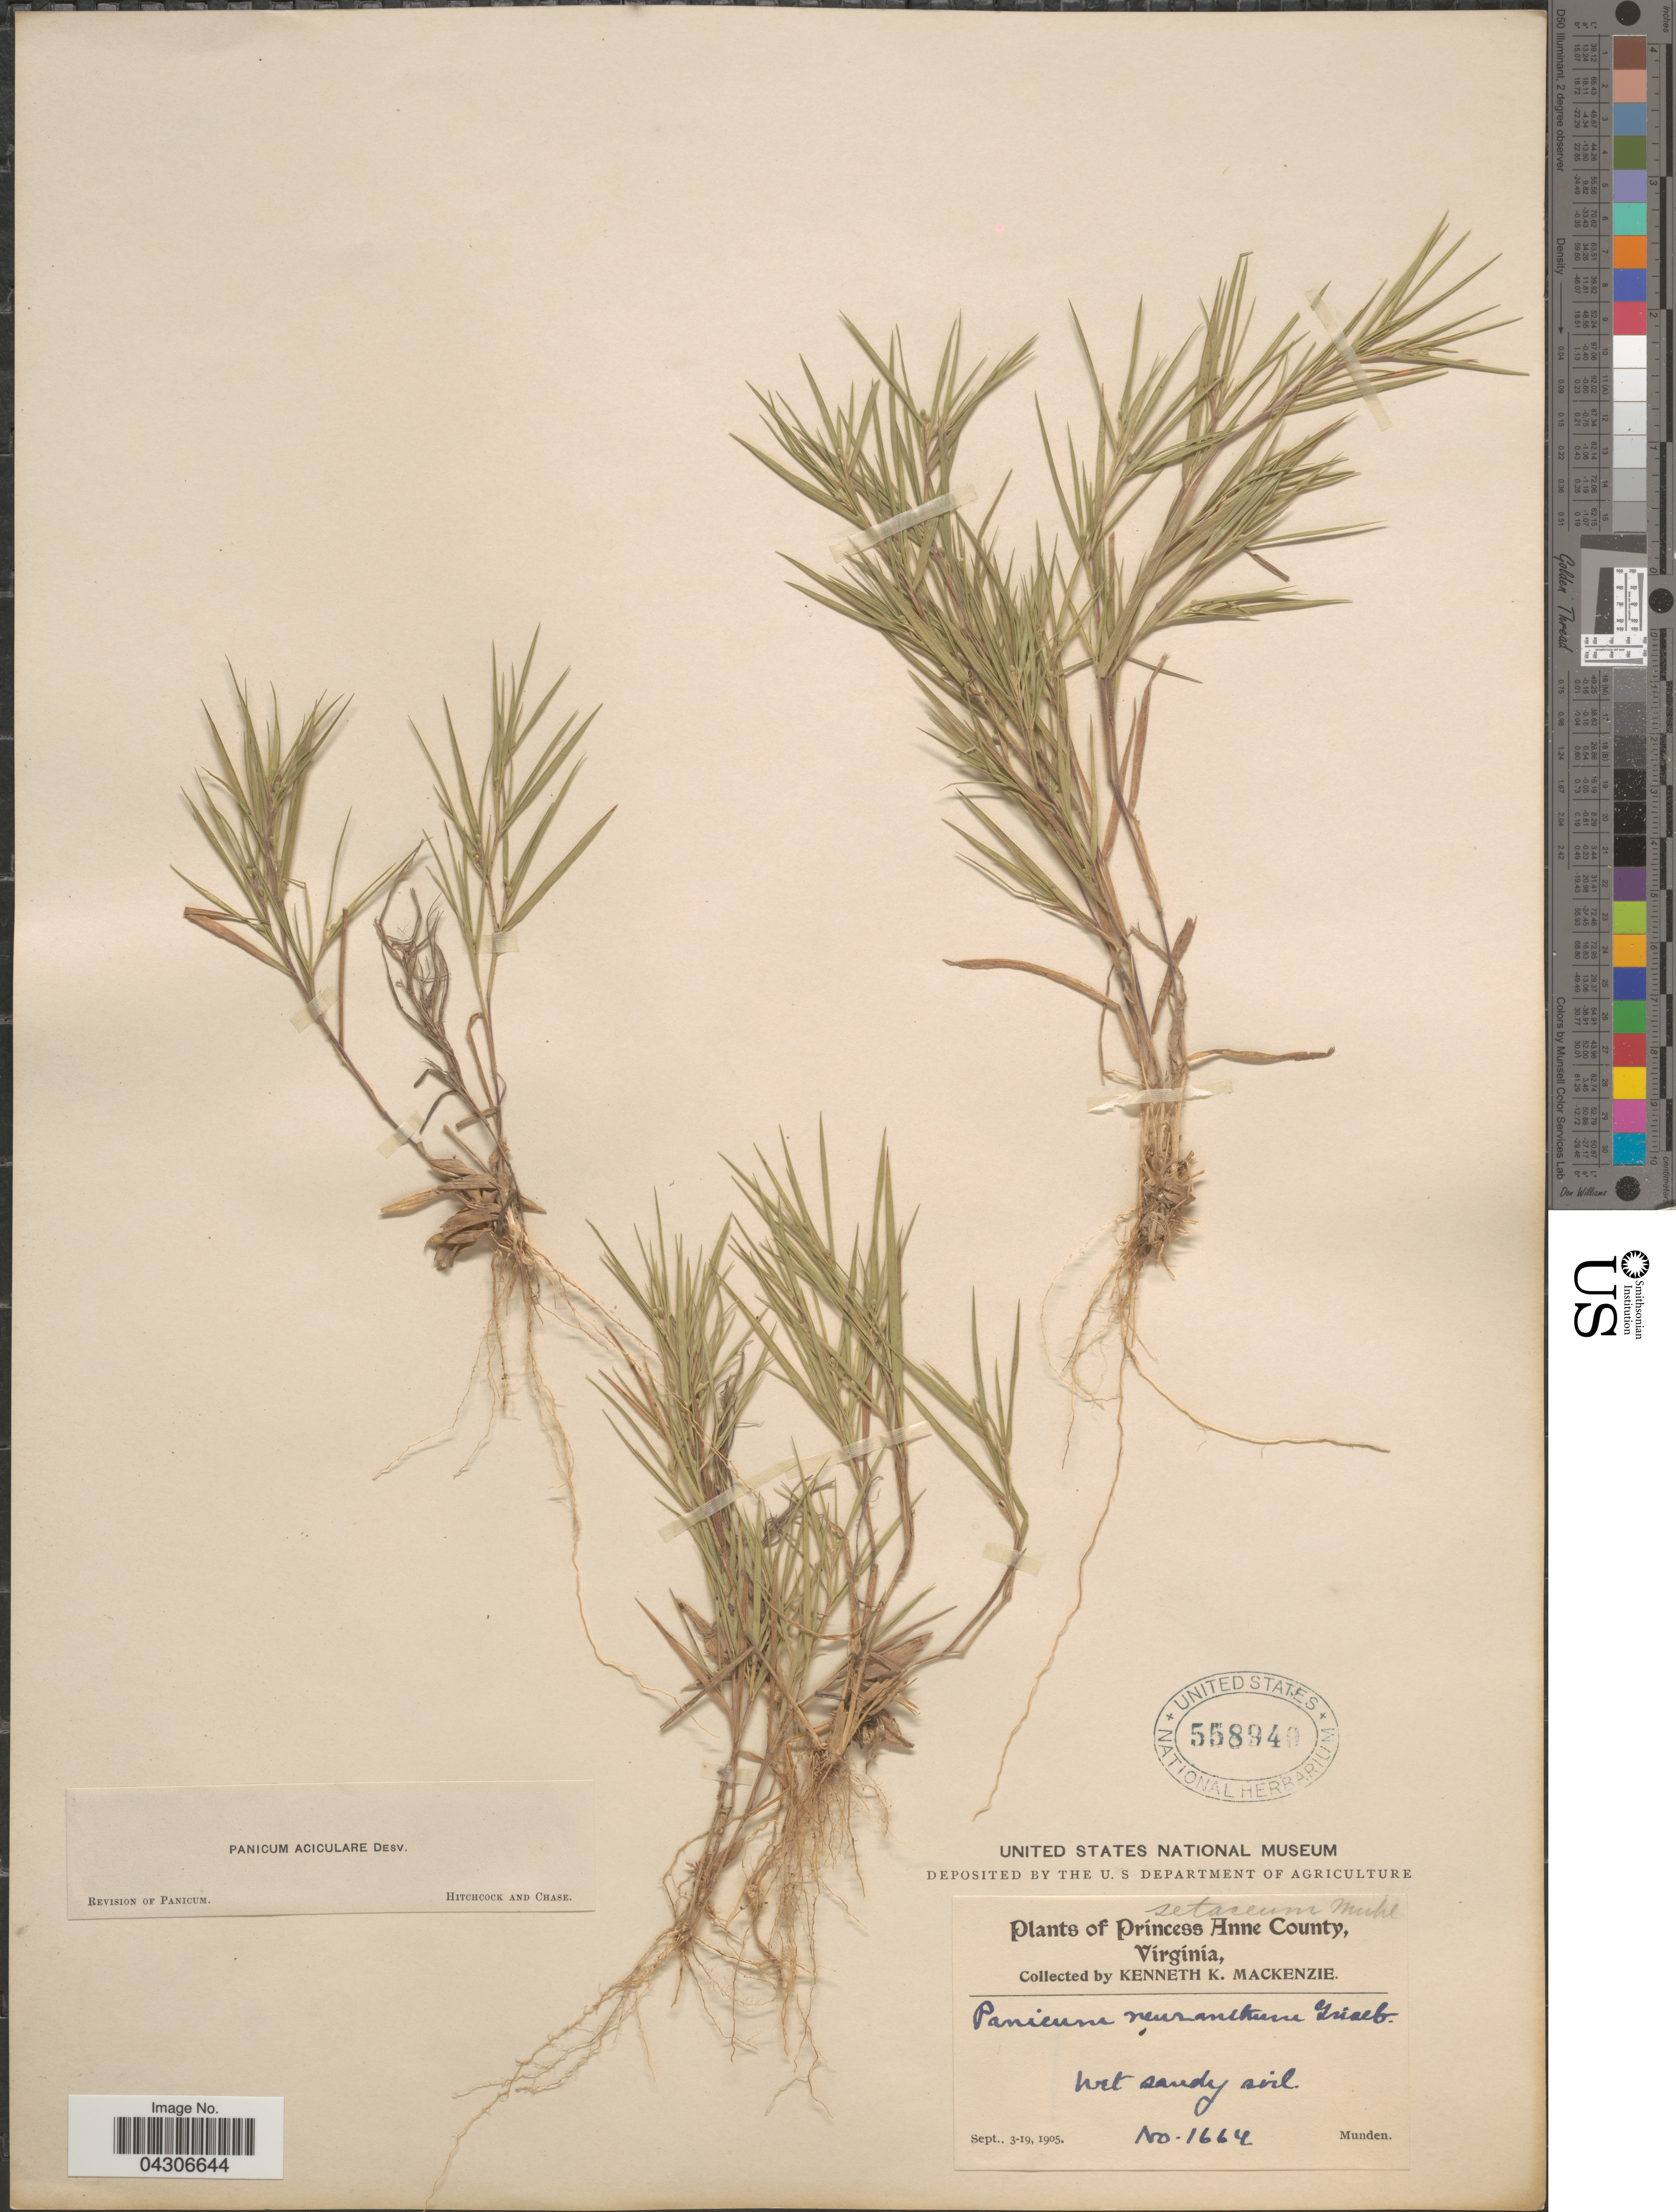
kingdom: Plantae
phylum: Tracheophyta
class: Liliopsida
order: Poales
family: Poaceae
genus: Dichanthelium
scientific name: Dichanthelium aciculare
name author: (Desv. ex Poir.) Gould & C.A. Clark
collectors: K. K. Mackenzie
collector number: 1664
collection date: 1905-09-03/1905-09-19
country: United States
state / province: Virginia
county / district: City of Virginia Beach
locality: Princess Anne (=historic county name)County. Munden.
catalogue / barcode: US 558940